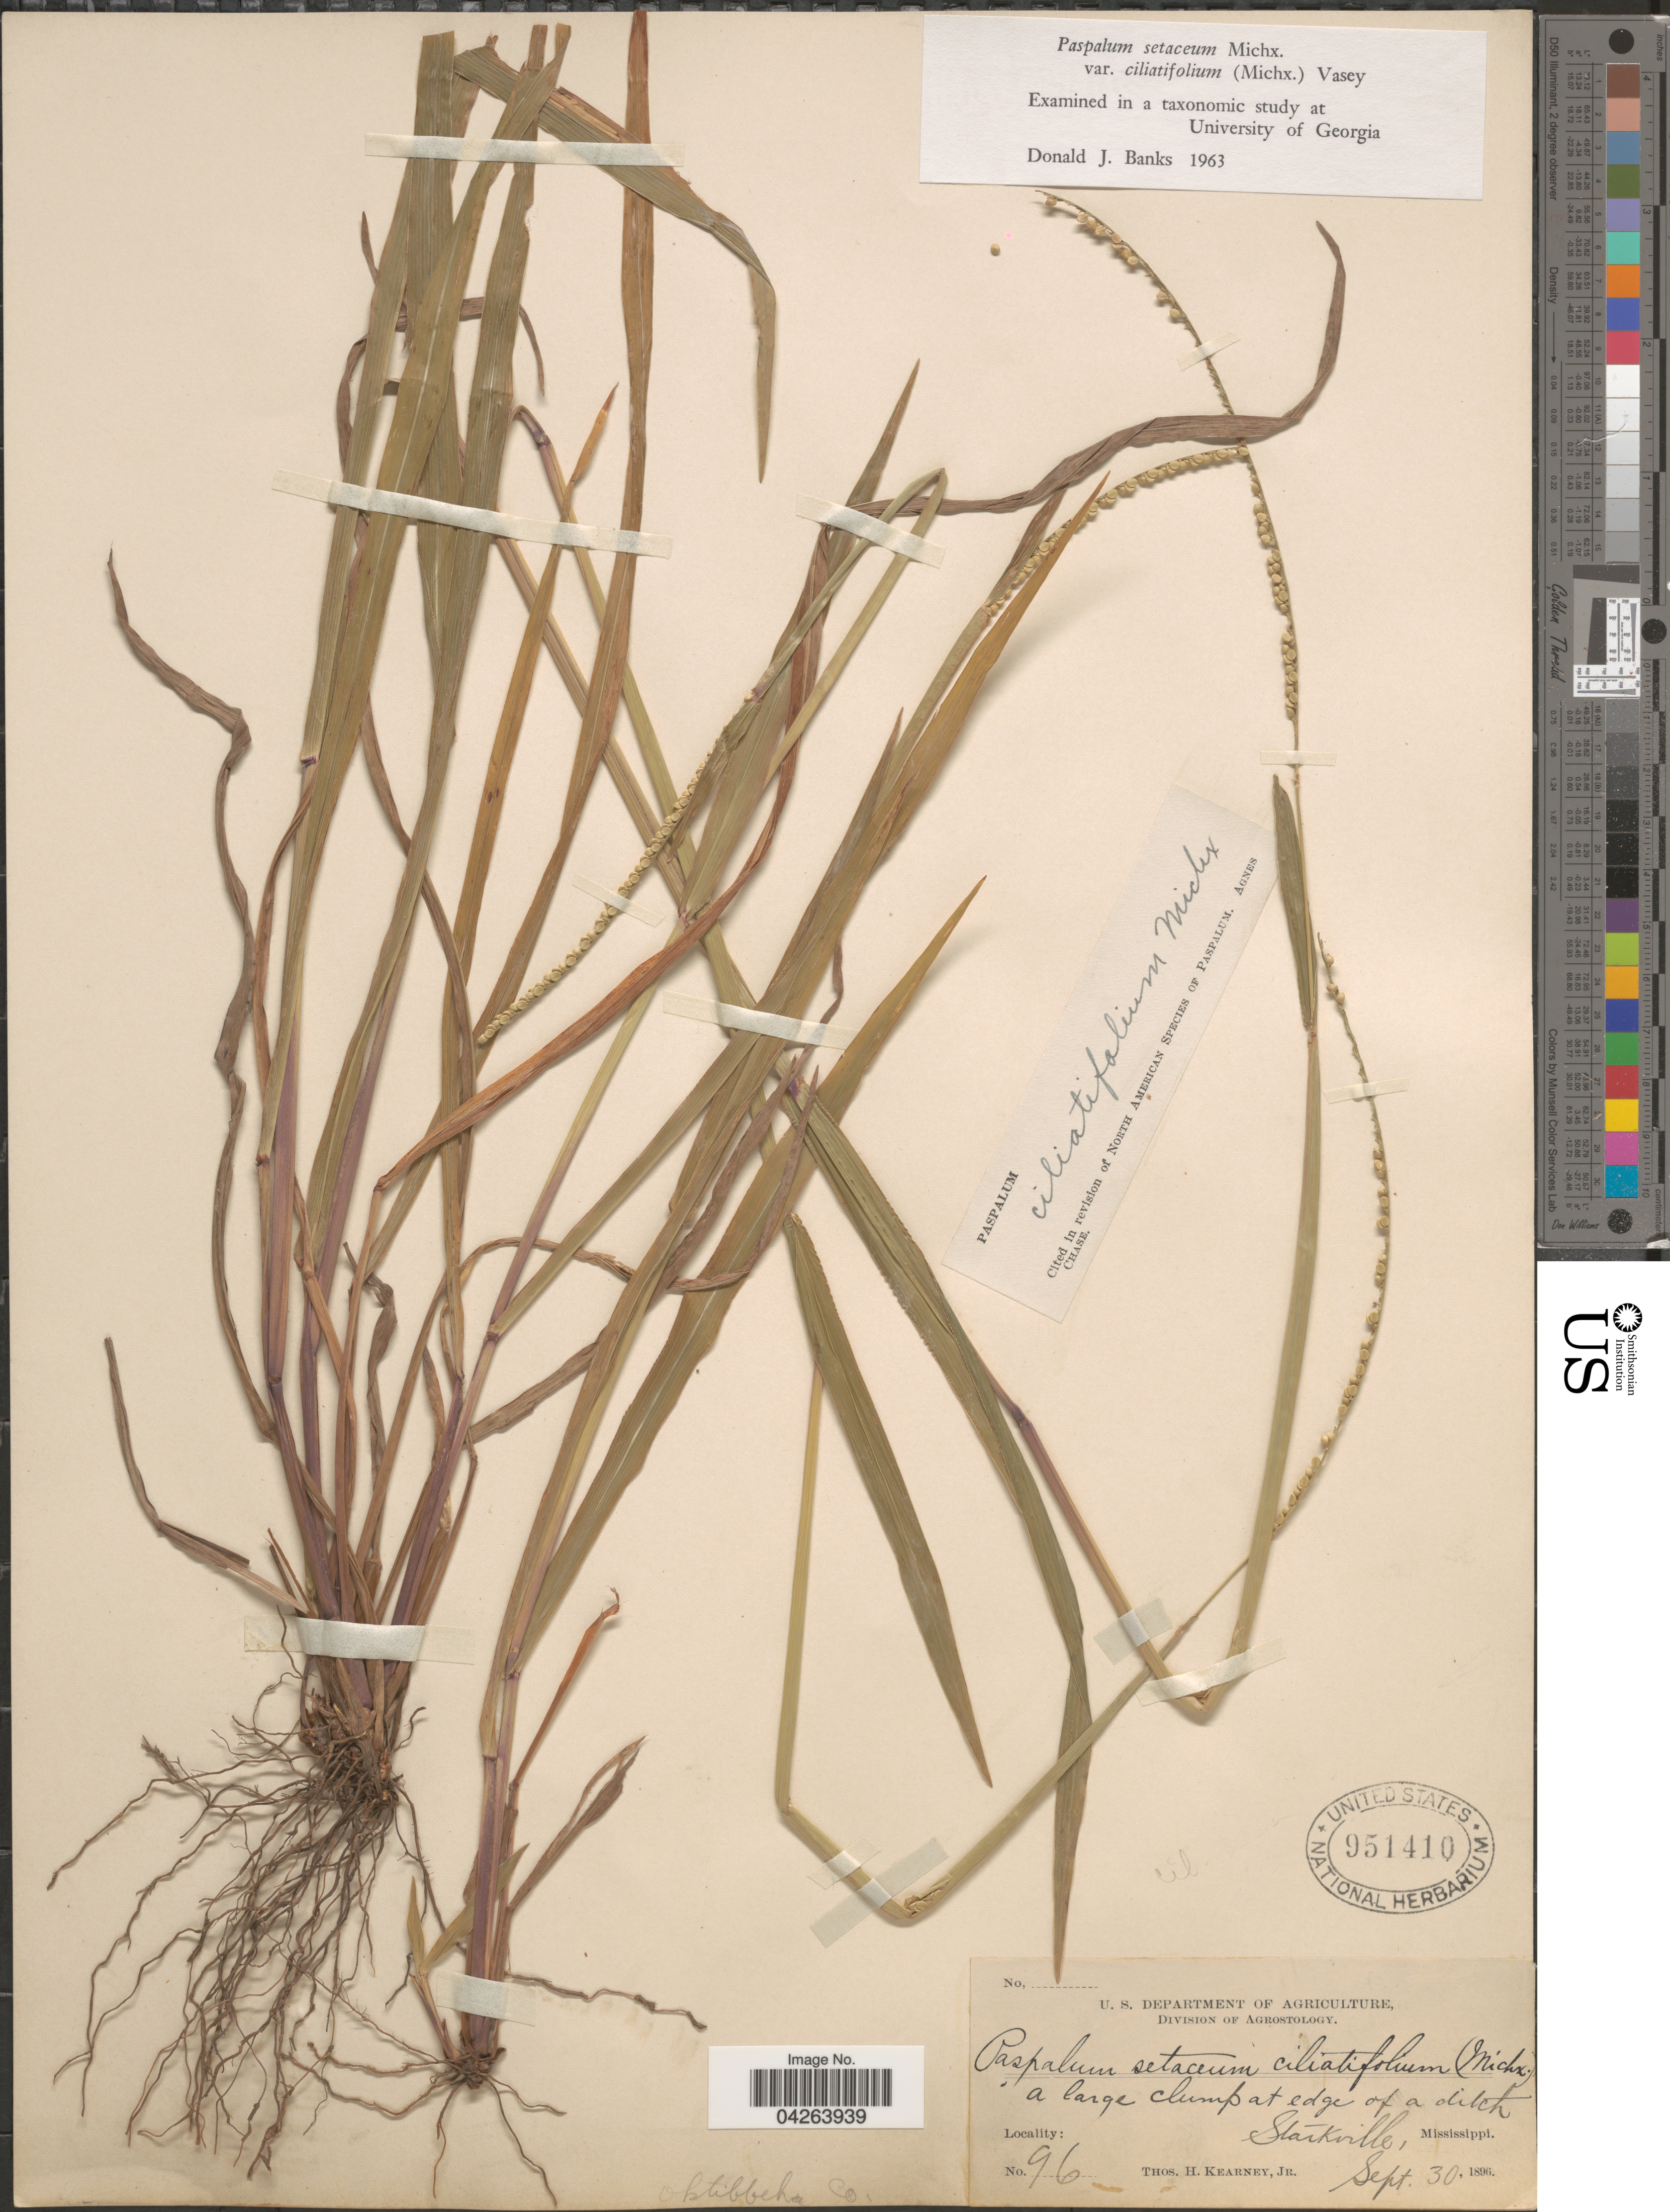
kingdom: Plantae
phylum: Tracheophyta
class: Liliopsida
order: Poales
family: Poaceae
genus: Paspalum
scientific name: Paspalum setaceum var. ciliatifolium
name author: (Michx.) Vasey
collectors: T. H. Kearney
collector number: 96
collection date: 1896-09-30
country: United States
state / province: Mississippi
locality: Starkville. Oktibbeha Co.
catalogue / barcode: US 951410